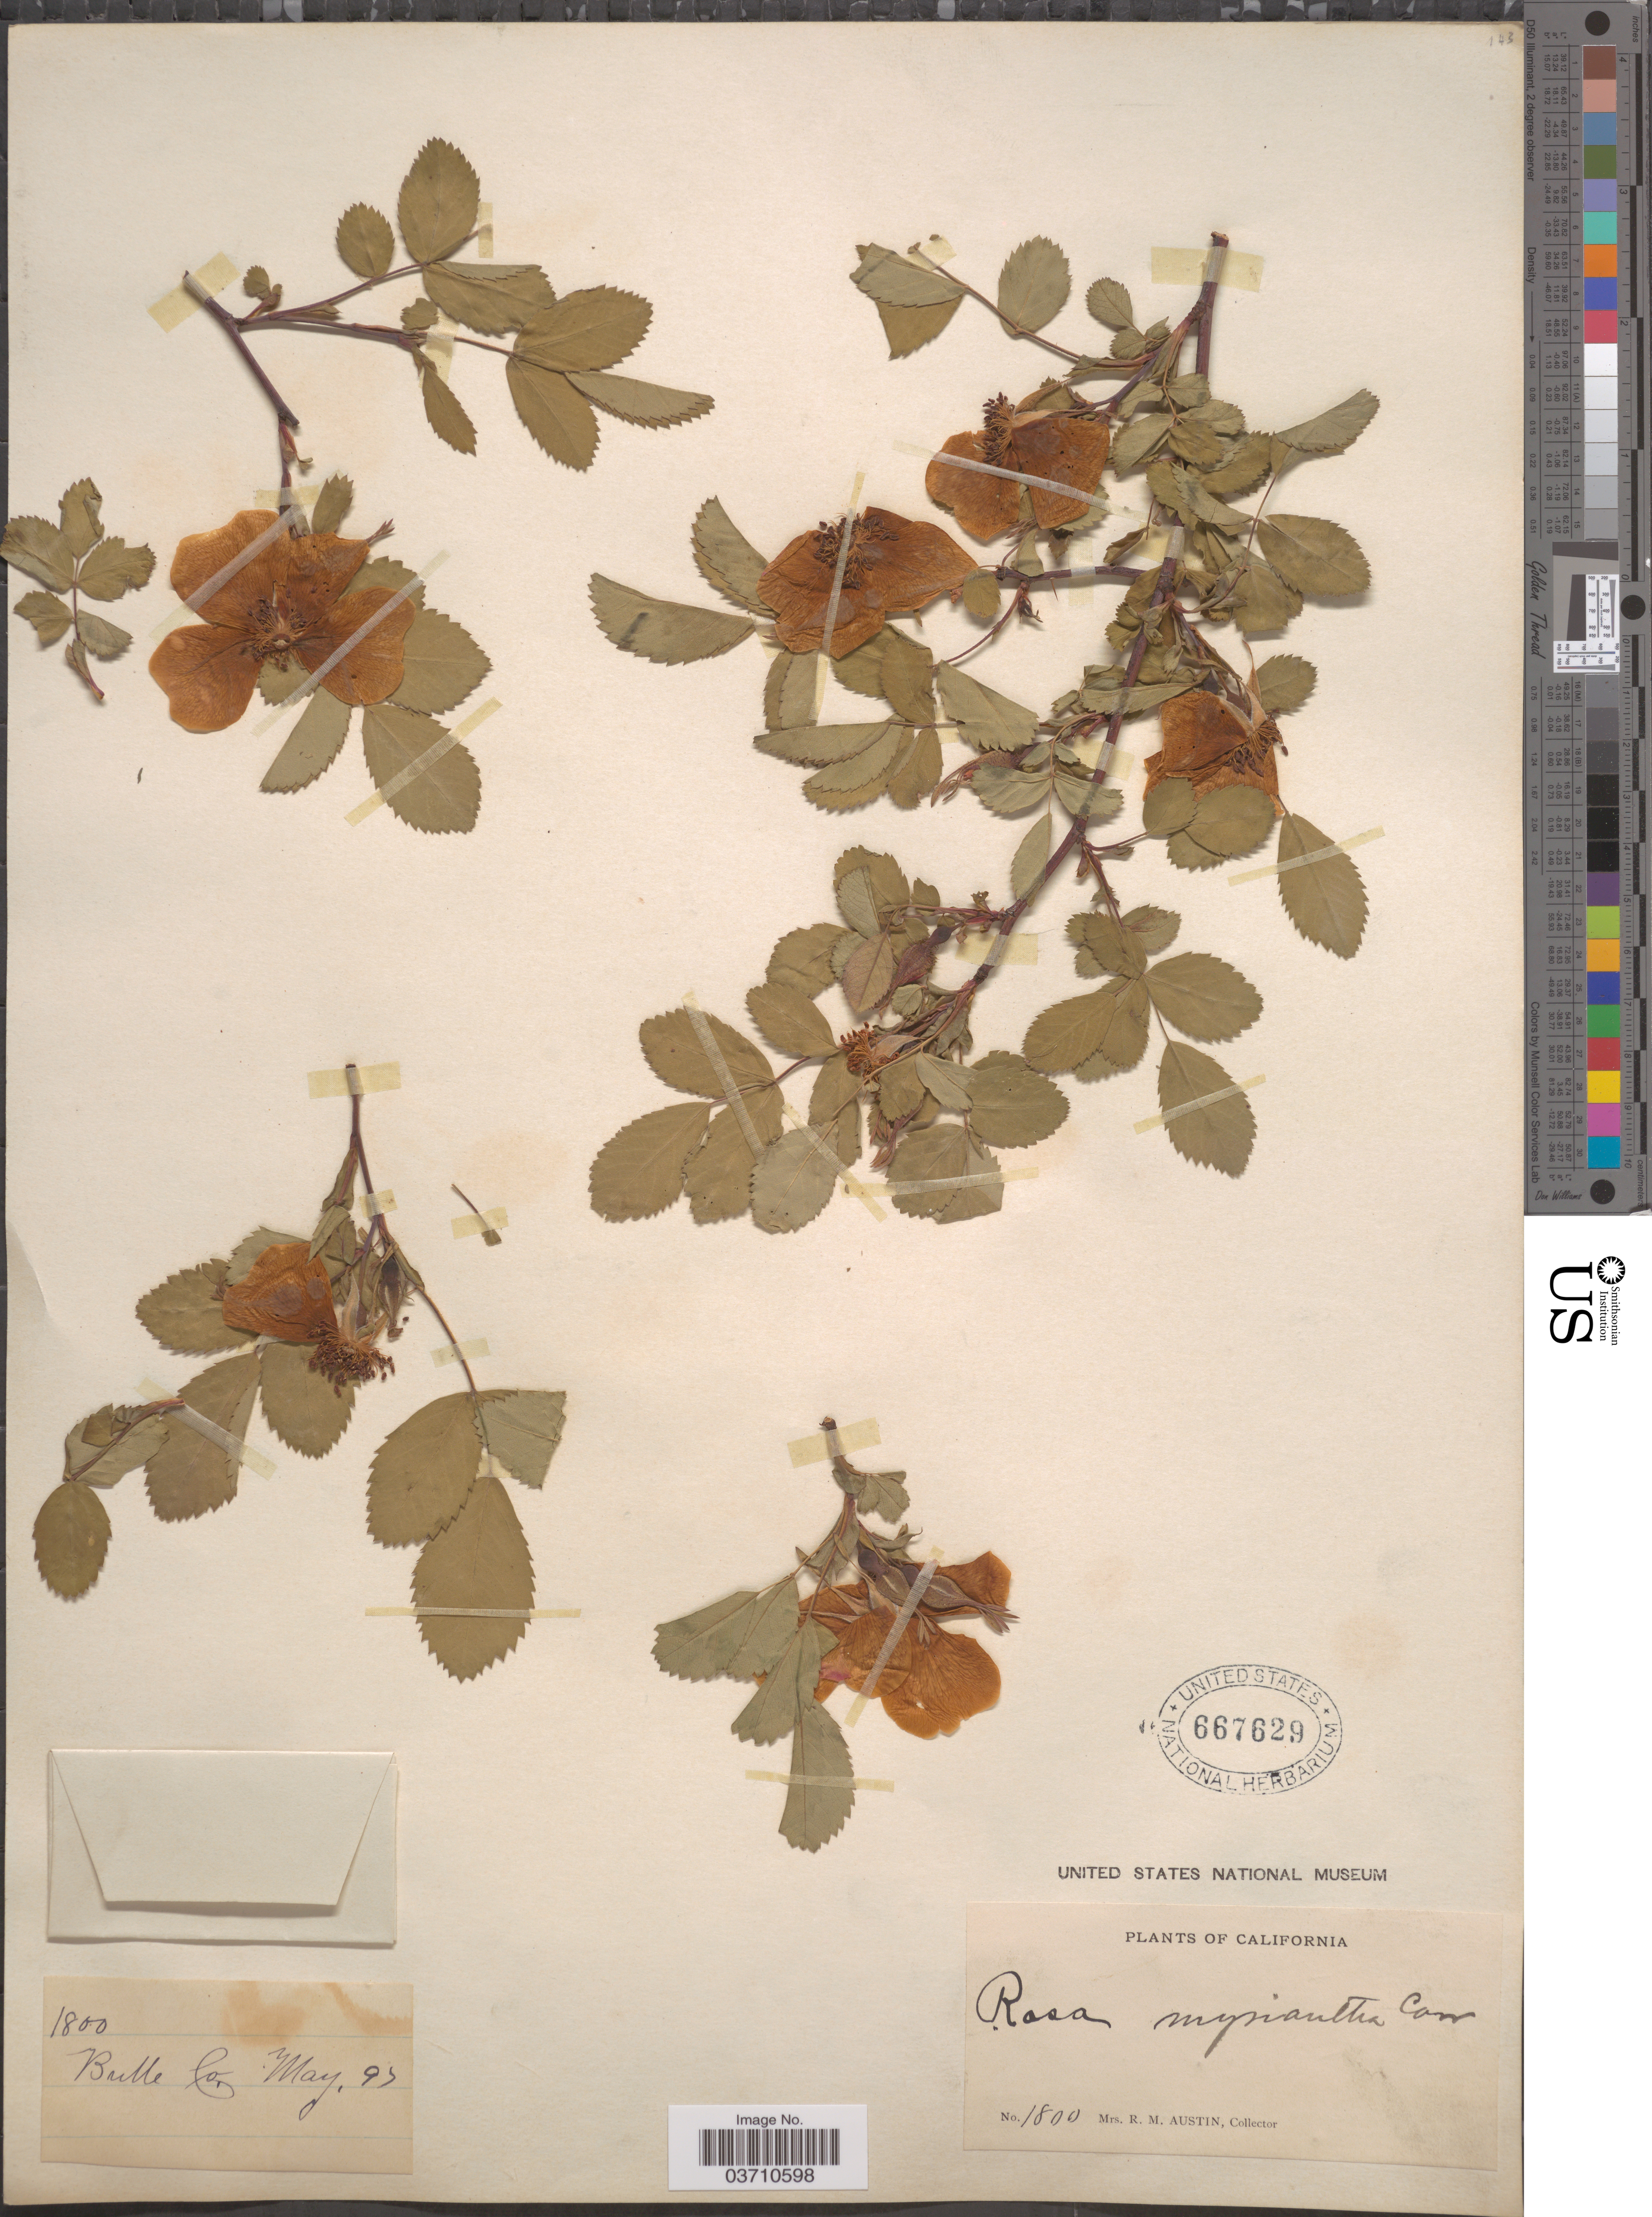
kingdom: Plantae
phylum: Tracheophyta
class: Magnoliopsida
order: Rosales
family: Rosaceae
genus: Rosa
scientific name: Rosa californica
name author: Cham. & Schltdl.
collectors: R. Austin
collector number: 1800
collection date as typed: Transcribed d/m/y: /5/97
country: United States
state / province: California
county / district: Butte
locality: Butte Co.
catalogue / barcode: US 667629